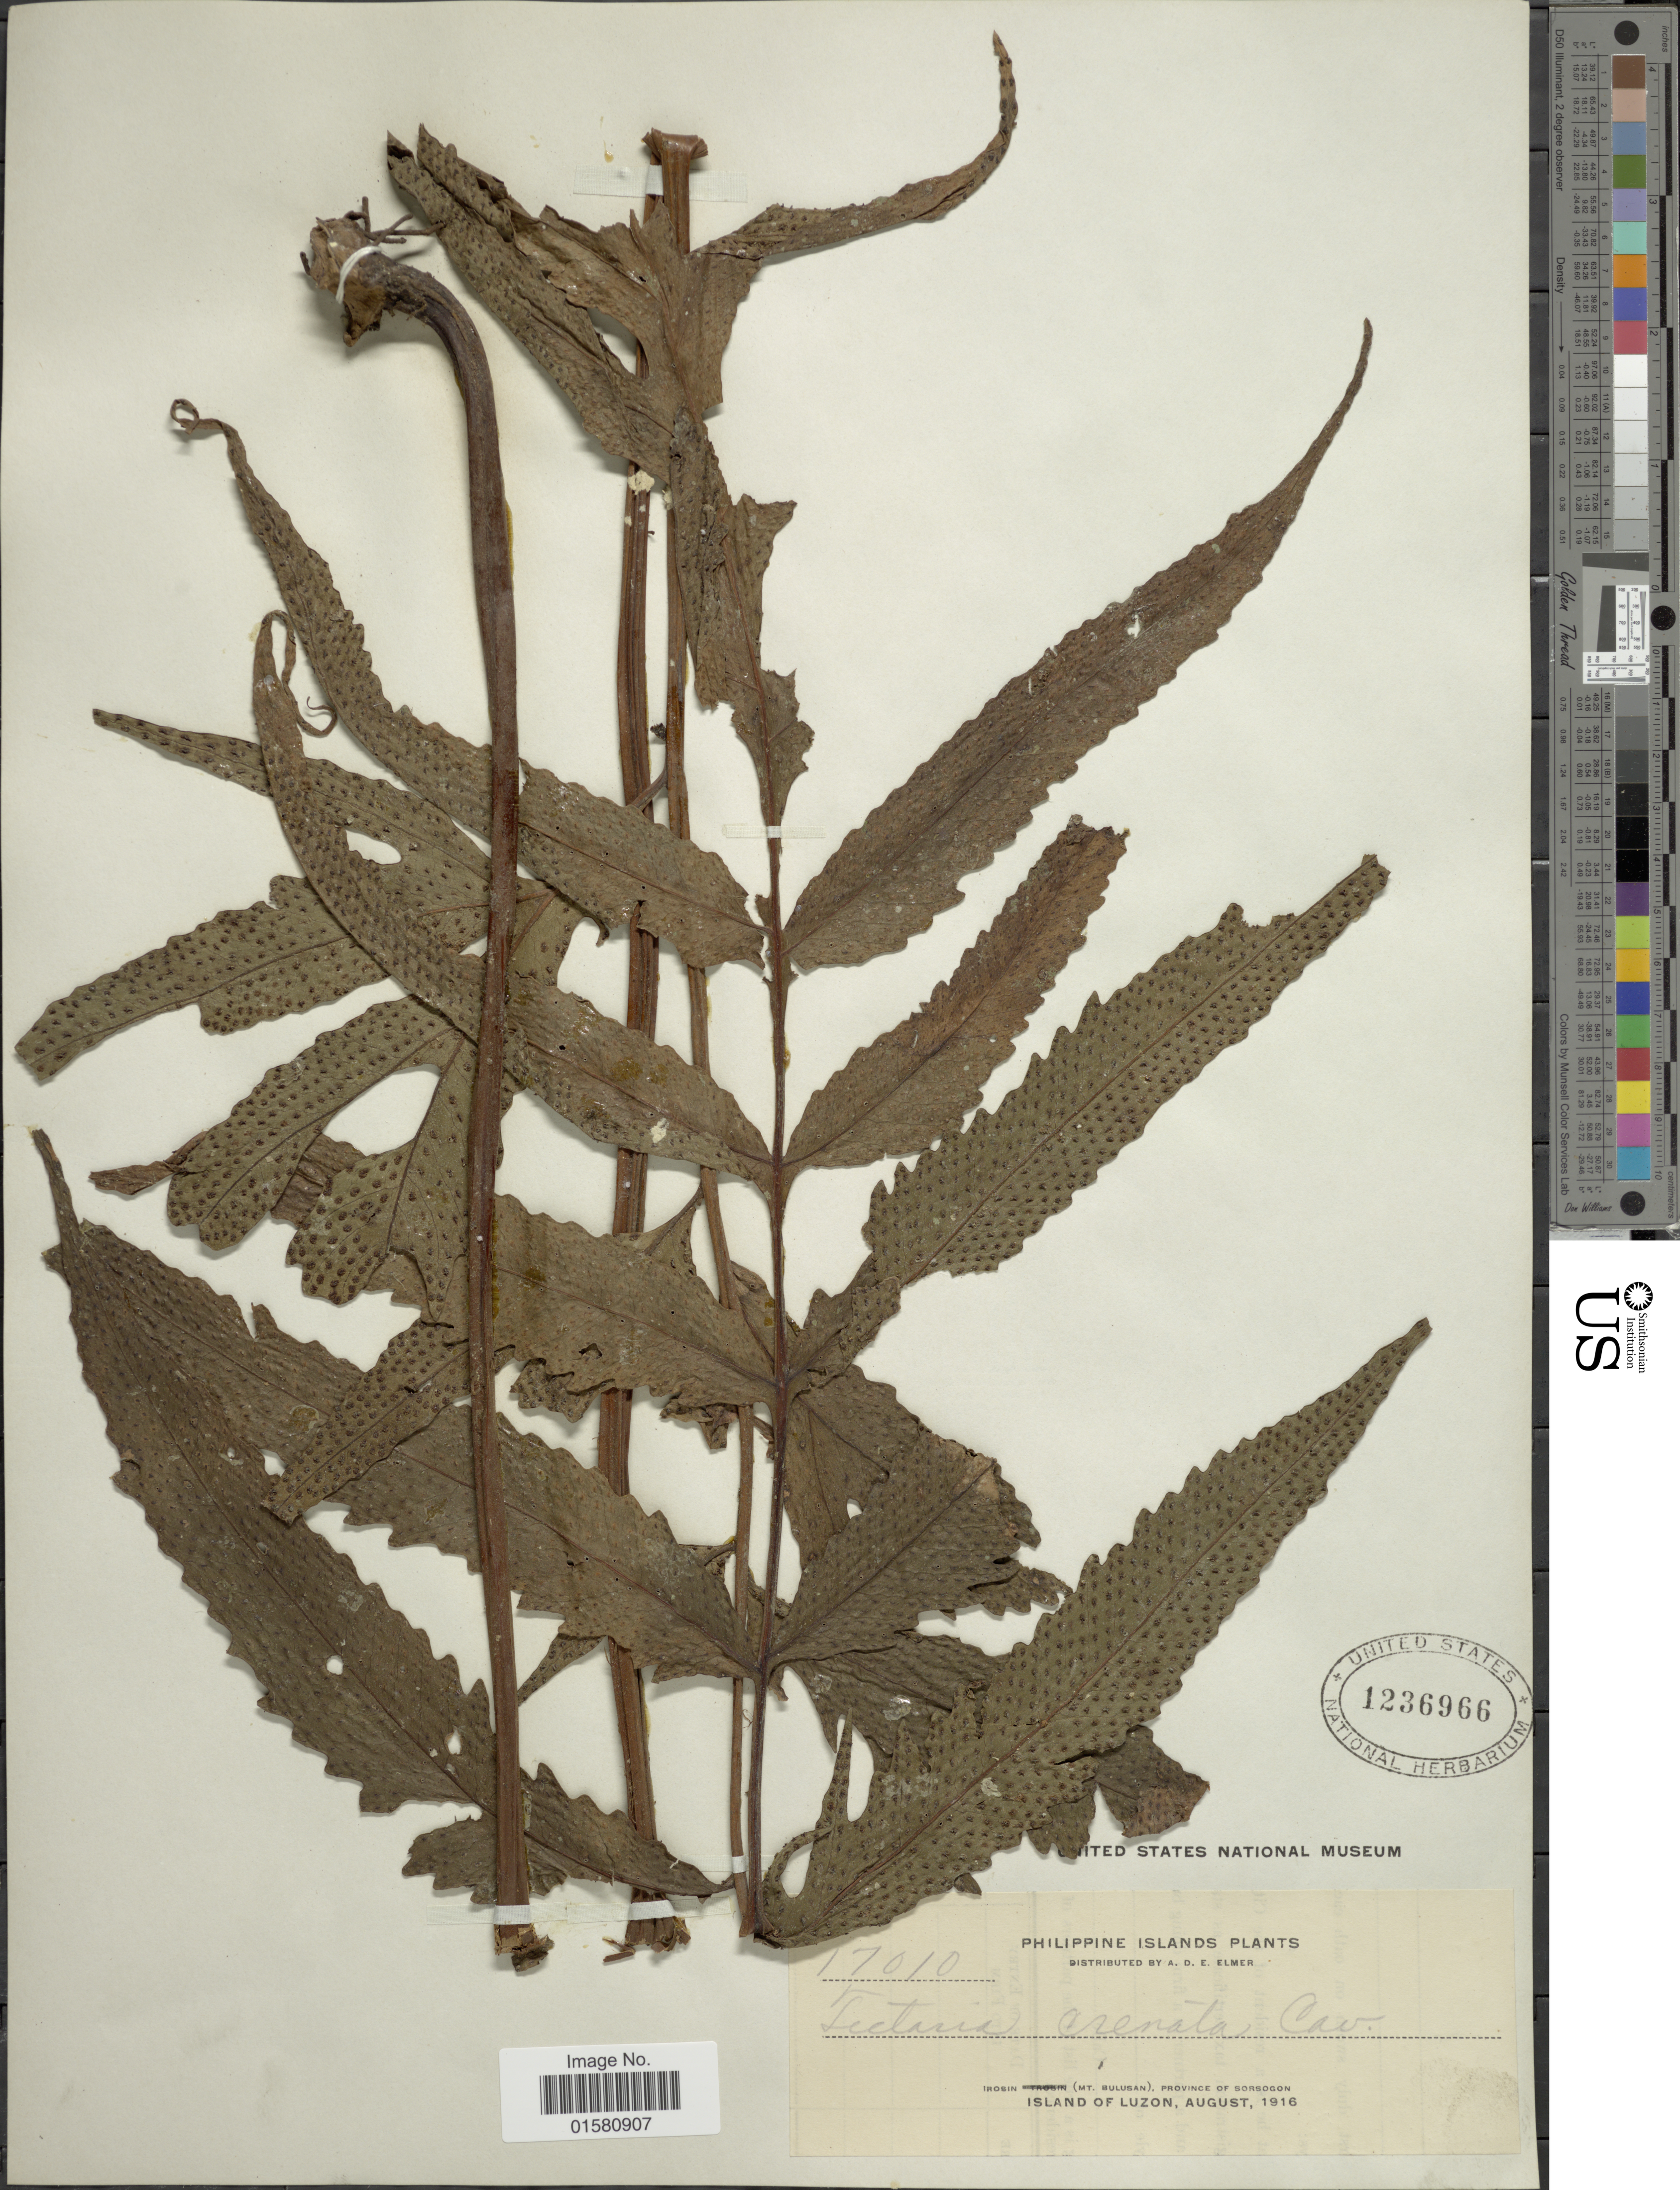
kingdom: Plantae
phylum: Tracheophyta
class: Polypodiopsida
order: Polypodiales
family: Tectariaceae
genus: Tectaria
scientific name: Tectaria crenata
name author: Cav.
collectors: A. D. E. Elmer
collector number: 17010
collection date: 1916-08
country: Philippines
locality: Irosin (Mt. Bulusan), Province of Sorsogon. Island of Luzon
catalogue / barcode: US 1236966